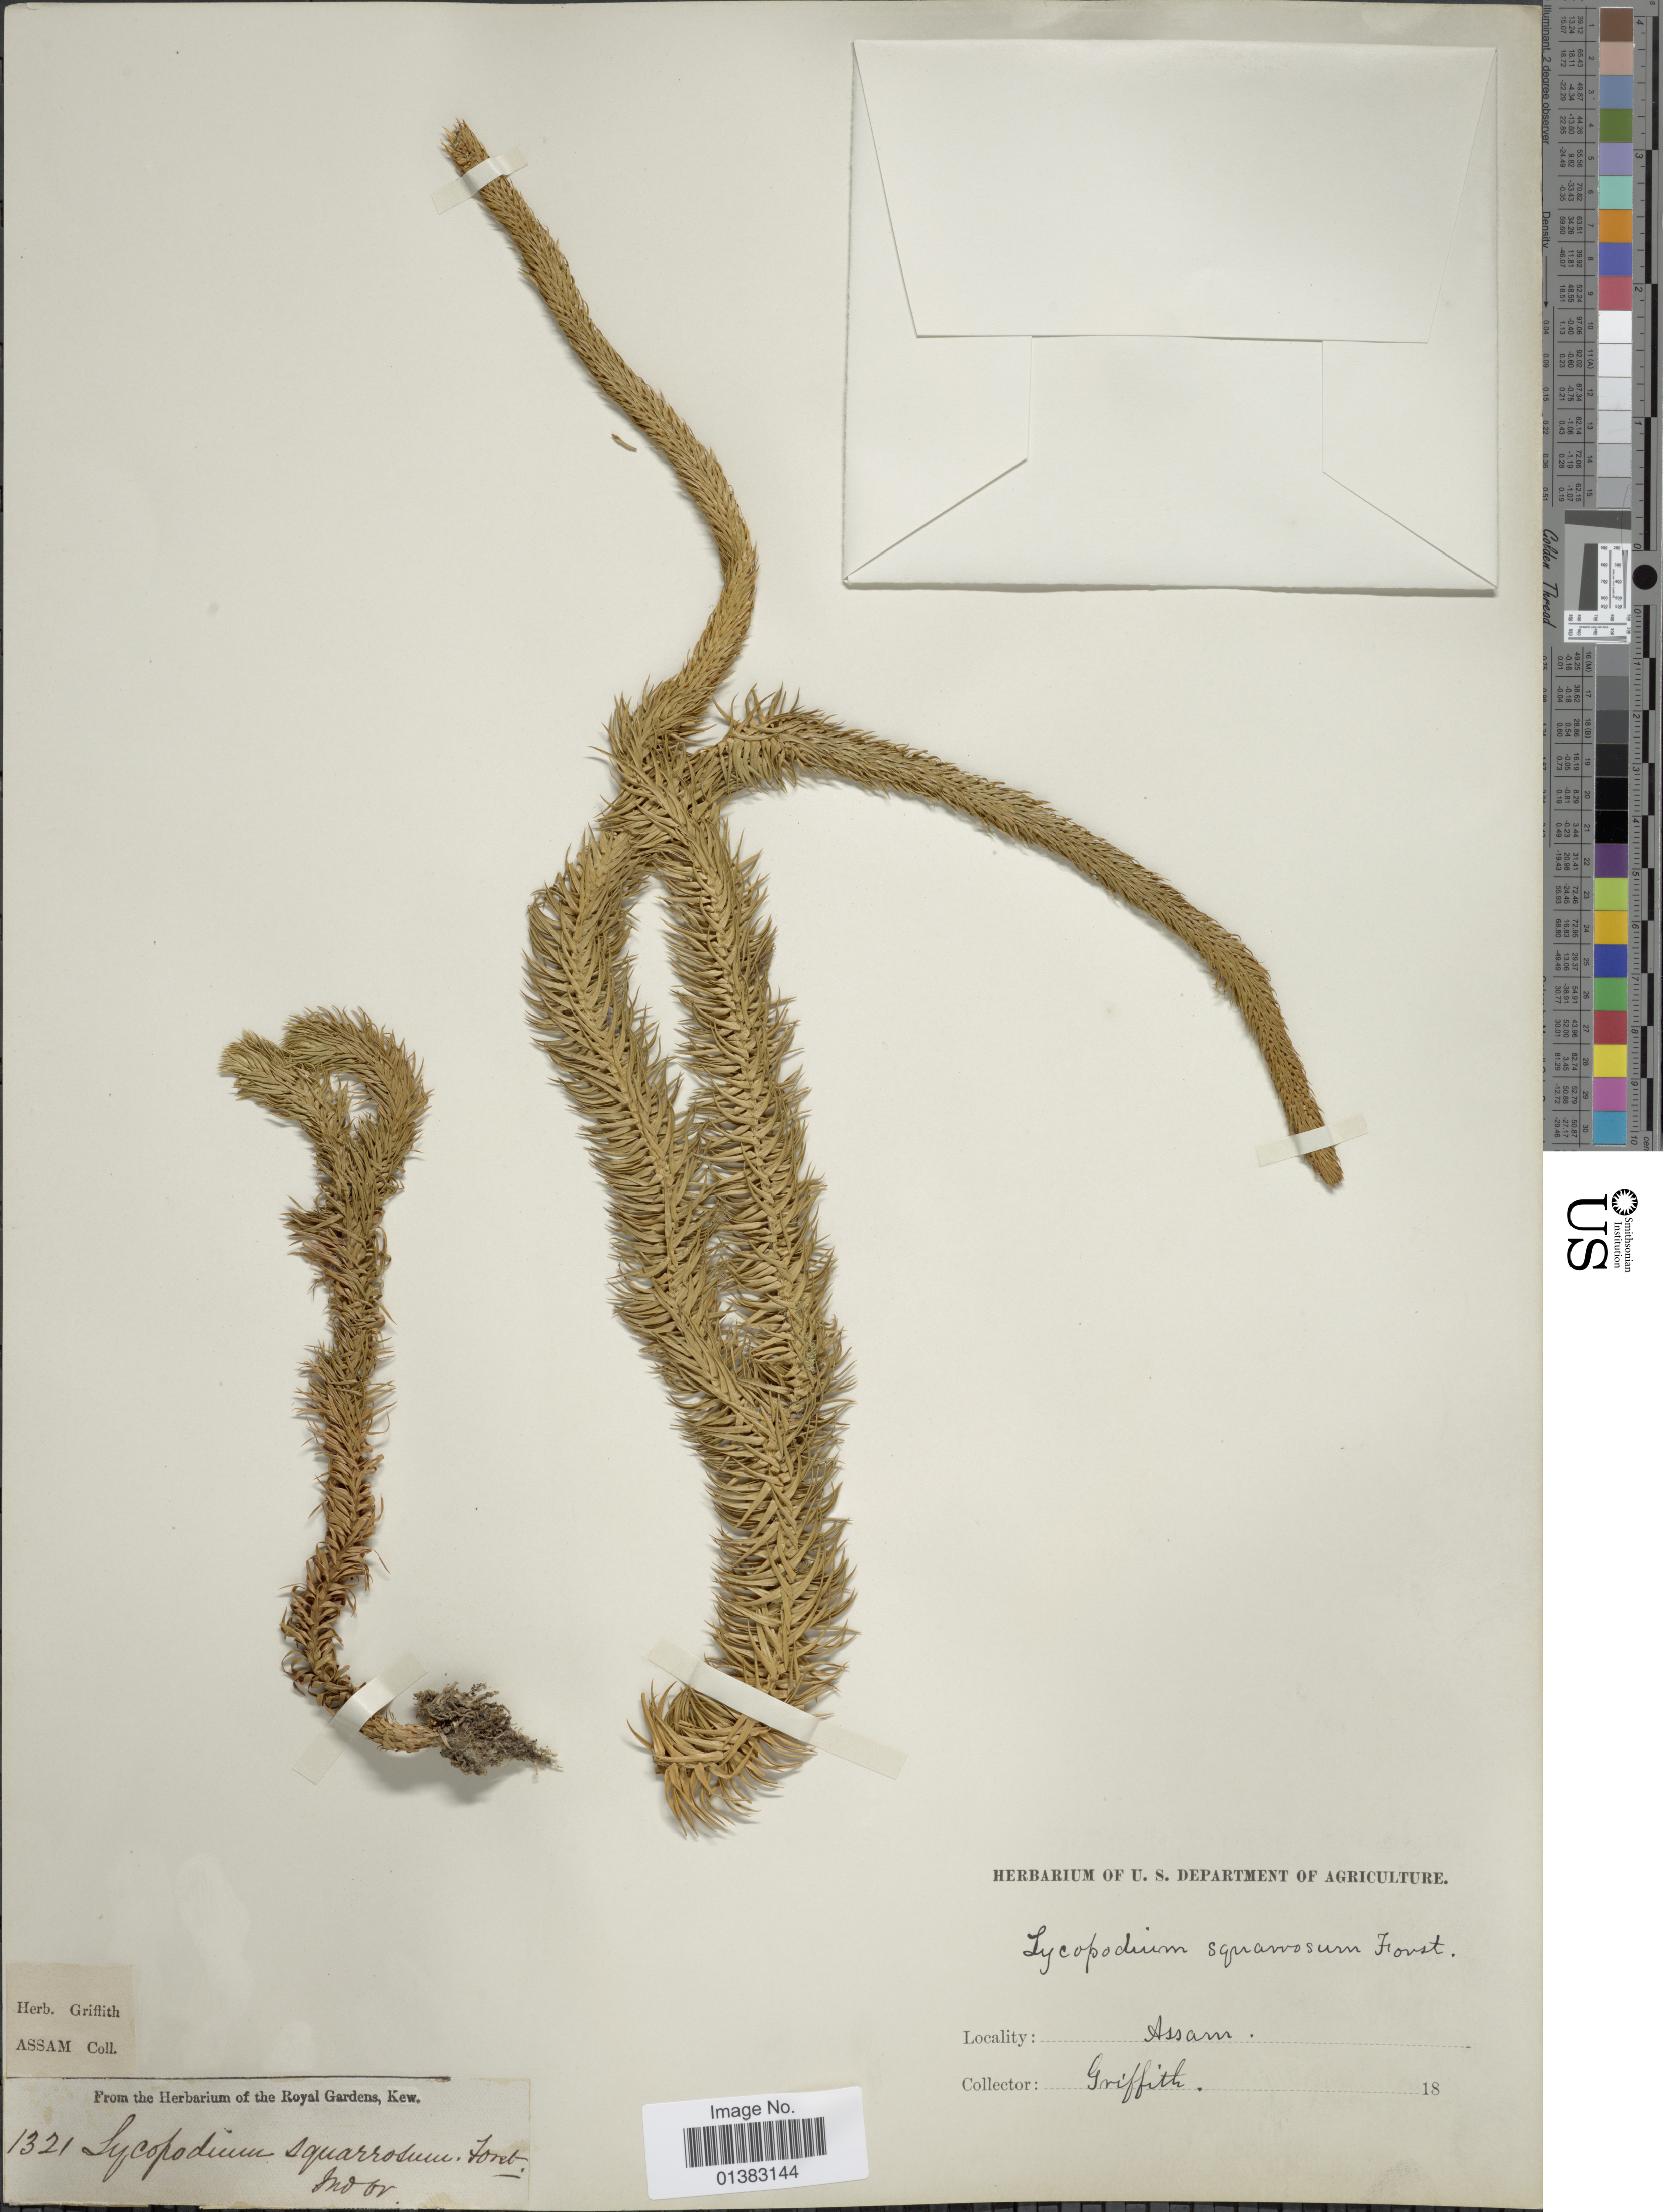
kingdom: Plantae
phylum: Tracheophyta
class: Lycopodiopsida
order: Lycopodiales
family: Lycopodiaceae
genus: Phlegmariurus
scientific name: Phlegmariurus ulcifolius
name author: (Sw.) S. R. Gosh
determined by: Field, A. R.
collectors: -. Griffith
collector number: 1321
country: India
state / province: Assam